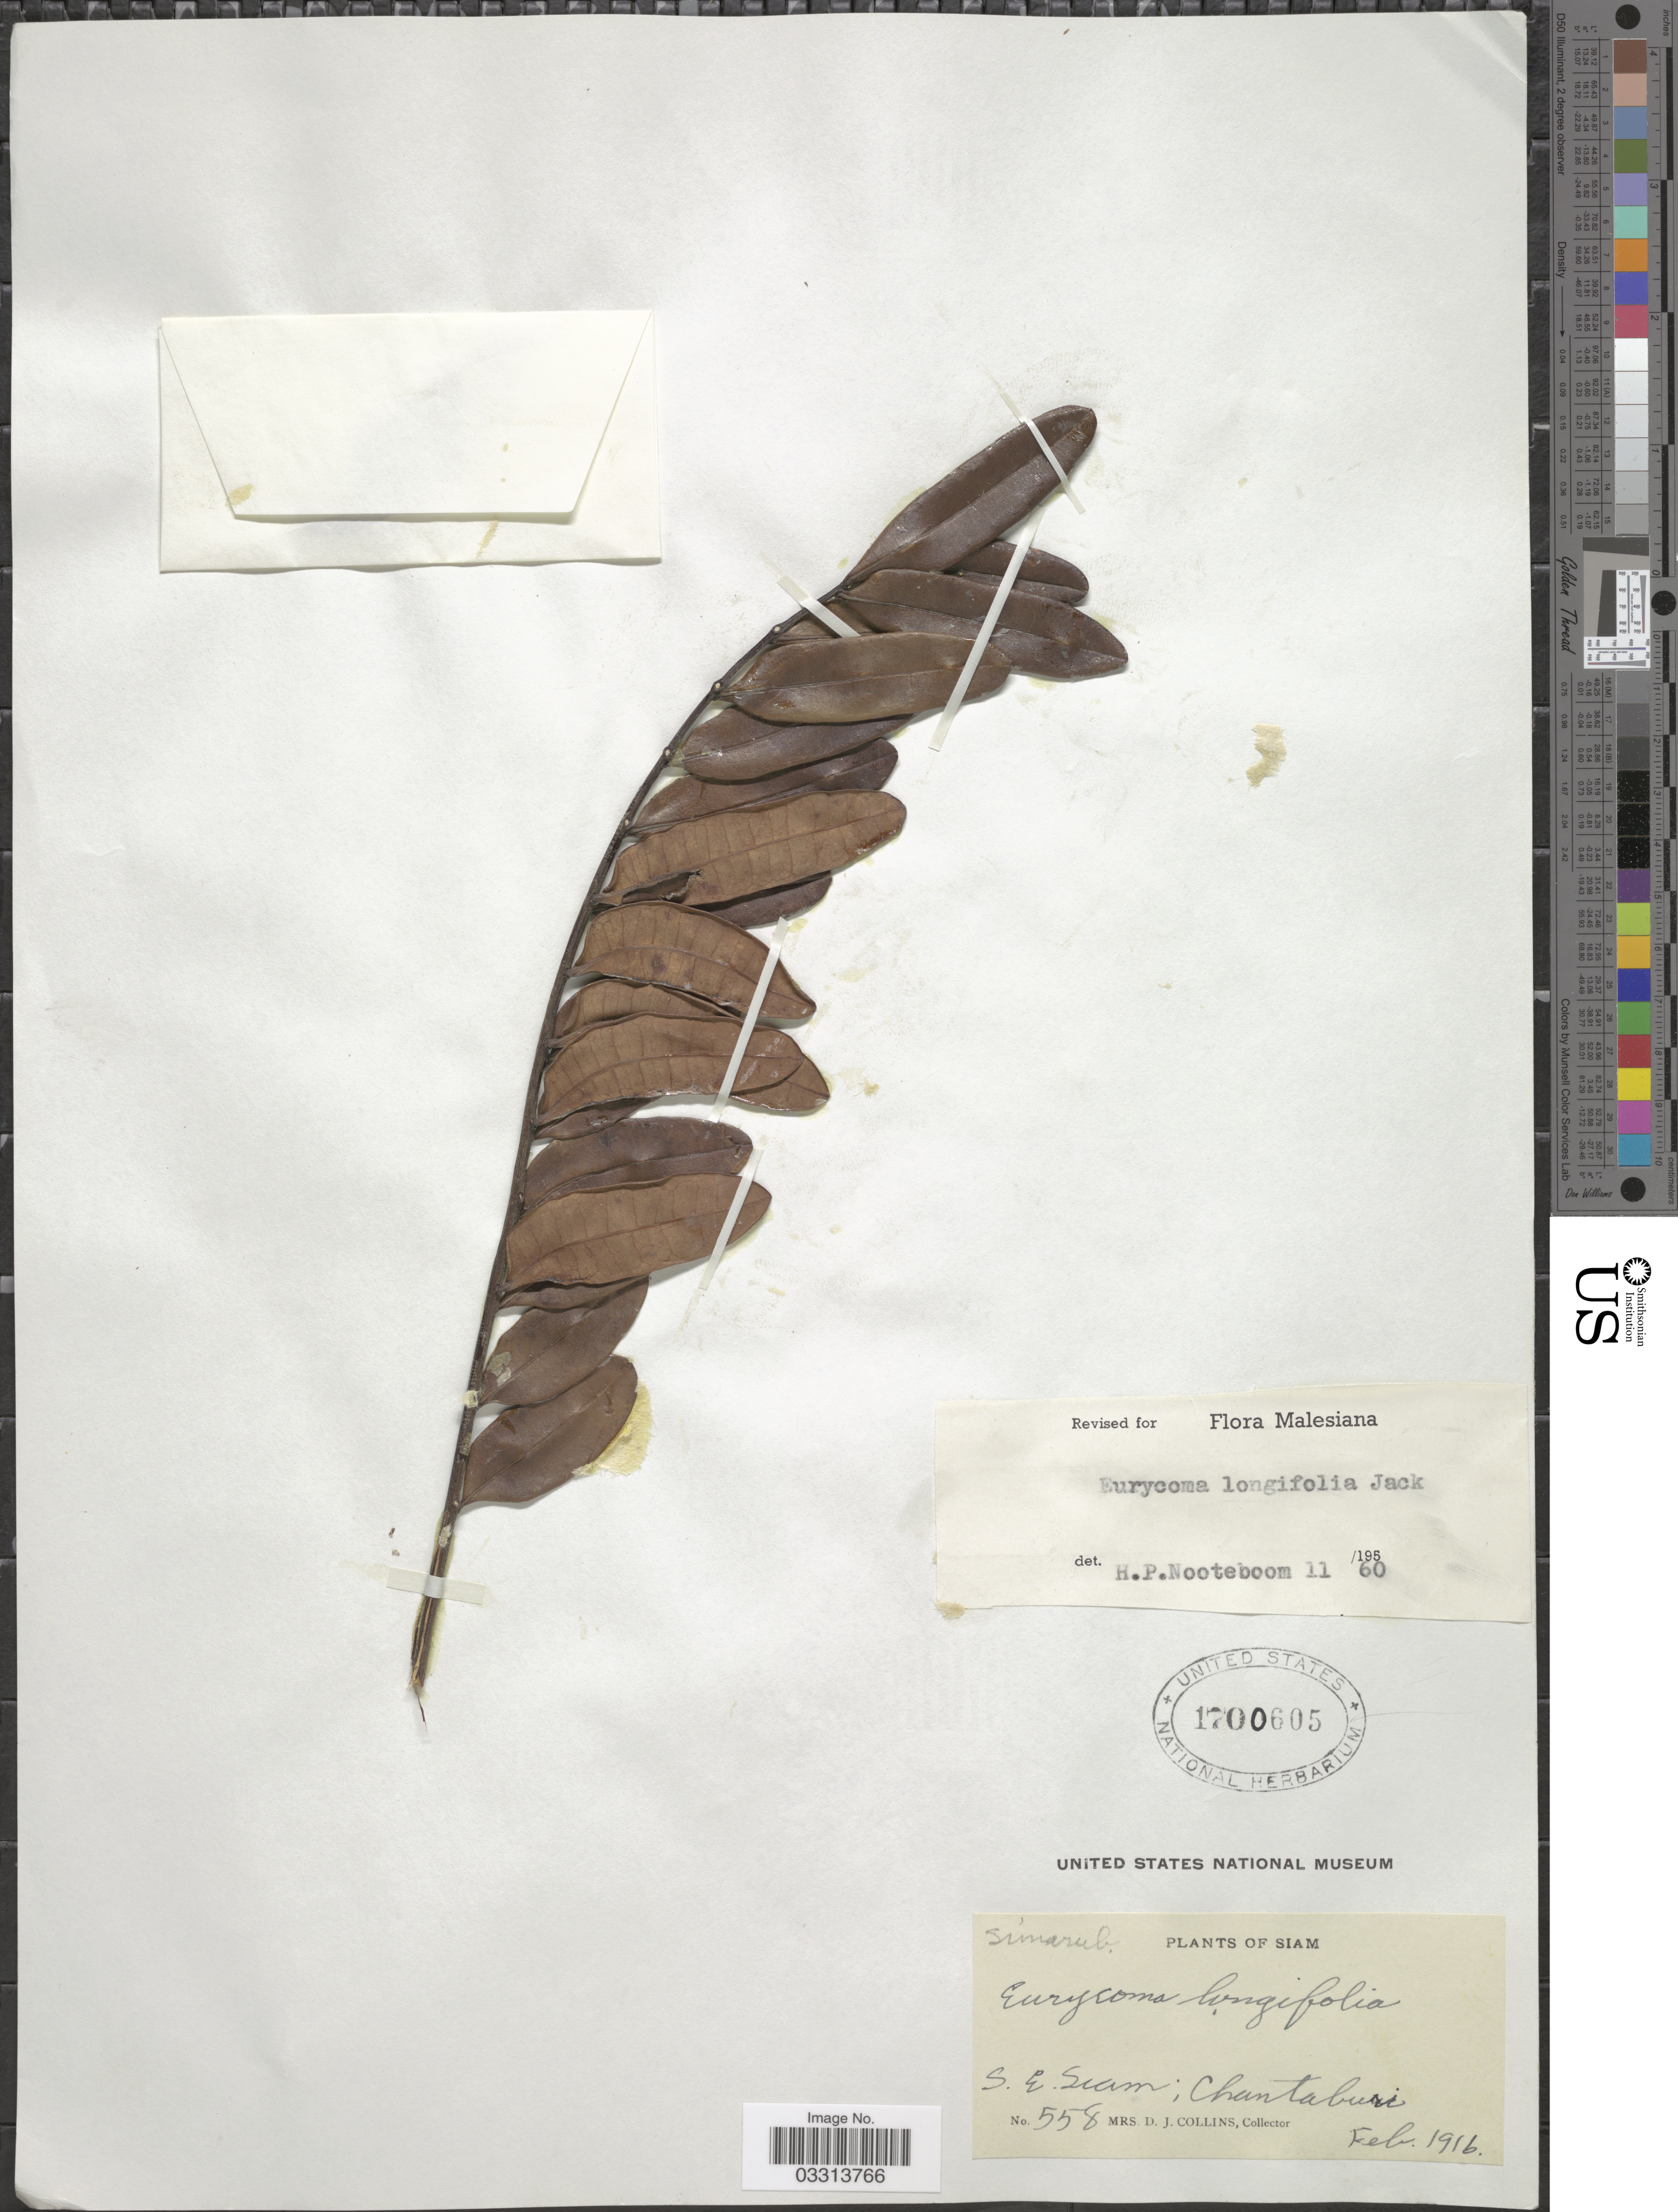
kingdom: Plantae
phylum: Tracheophyta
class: Magnoliopsida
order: Sapindales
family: Simaroubaceae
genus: Eurycoma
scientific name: Eurycoma longifolia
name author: Jack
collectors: Mrs. D. J. Collins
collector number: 558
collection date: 1916-02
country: Thailand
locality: Siam, S.E. Siam; Chantaburi.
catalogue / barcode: US 1700605